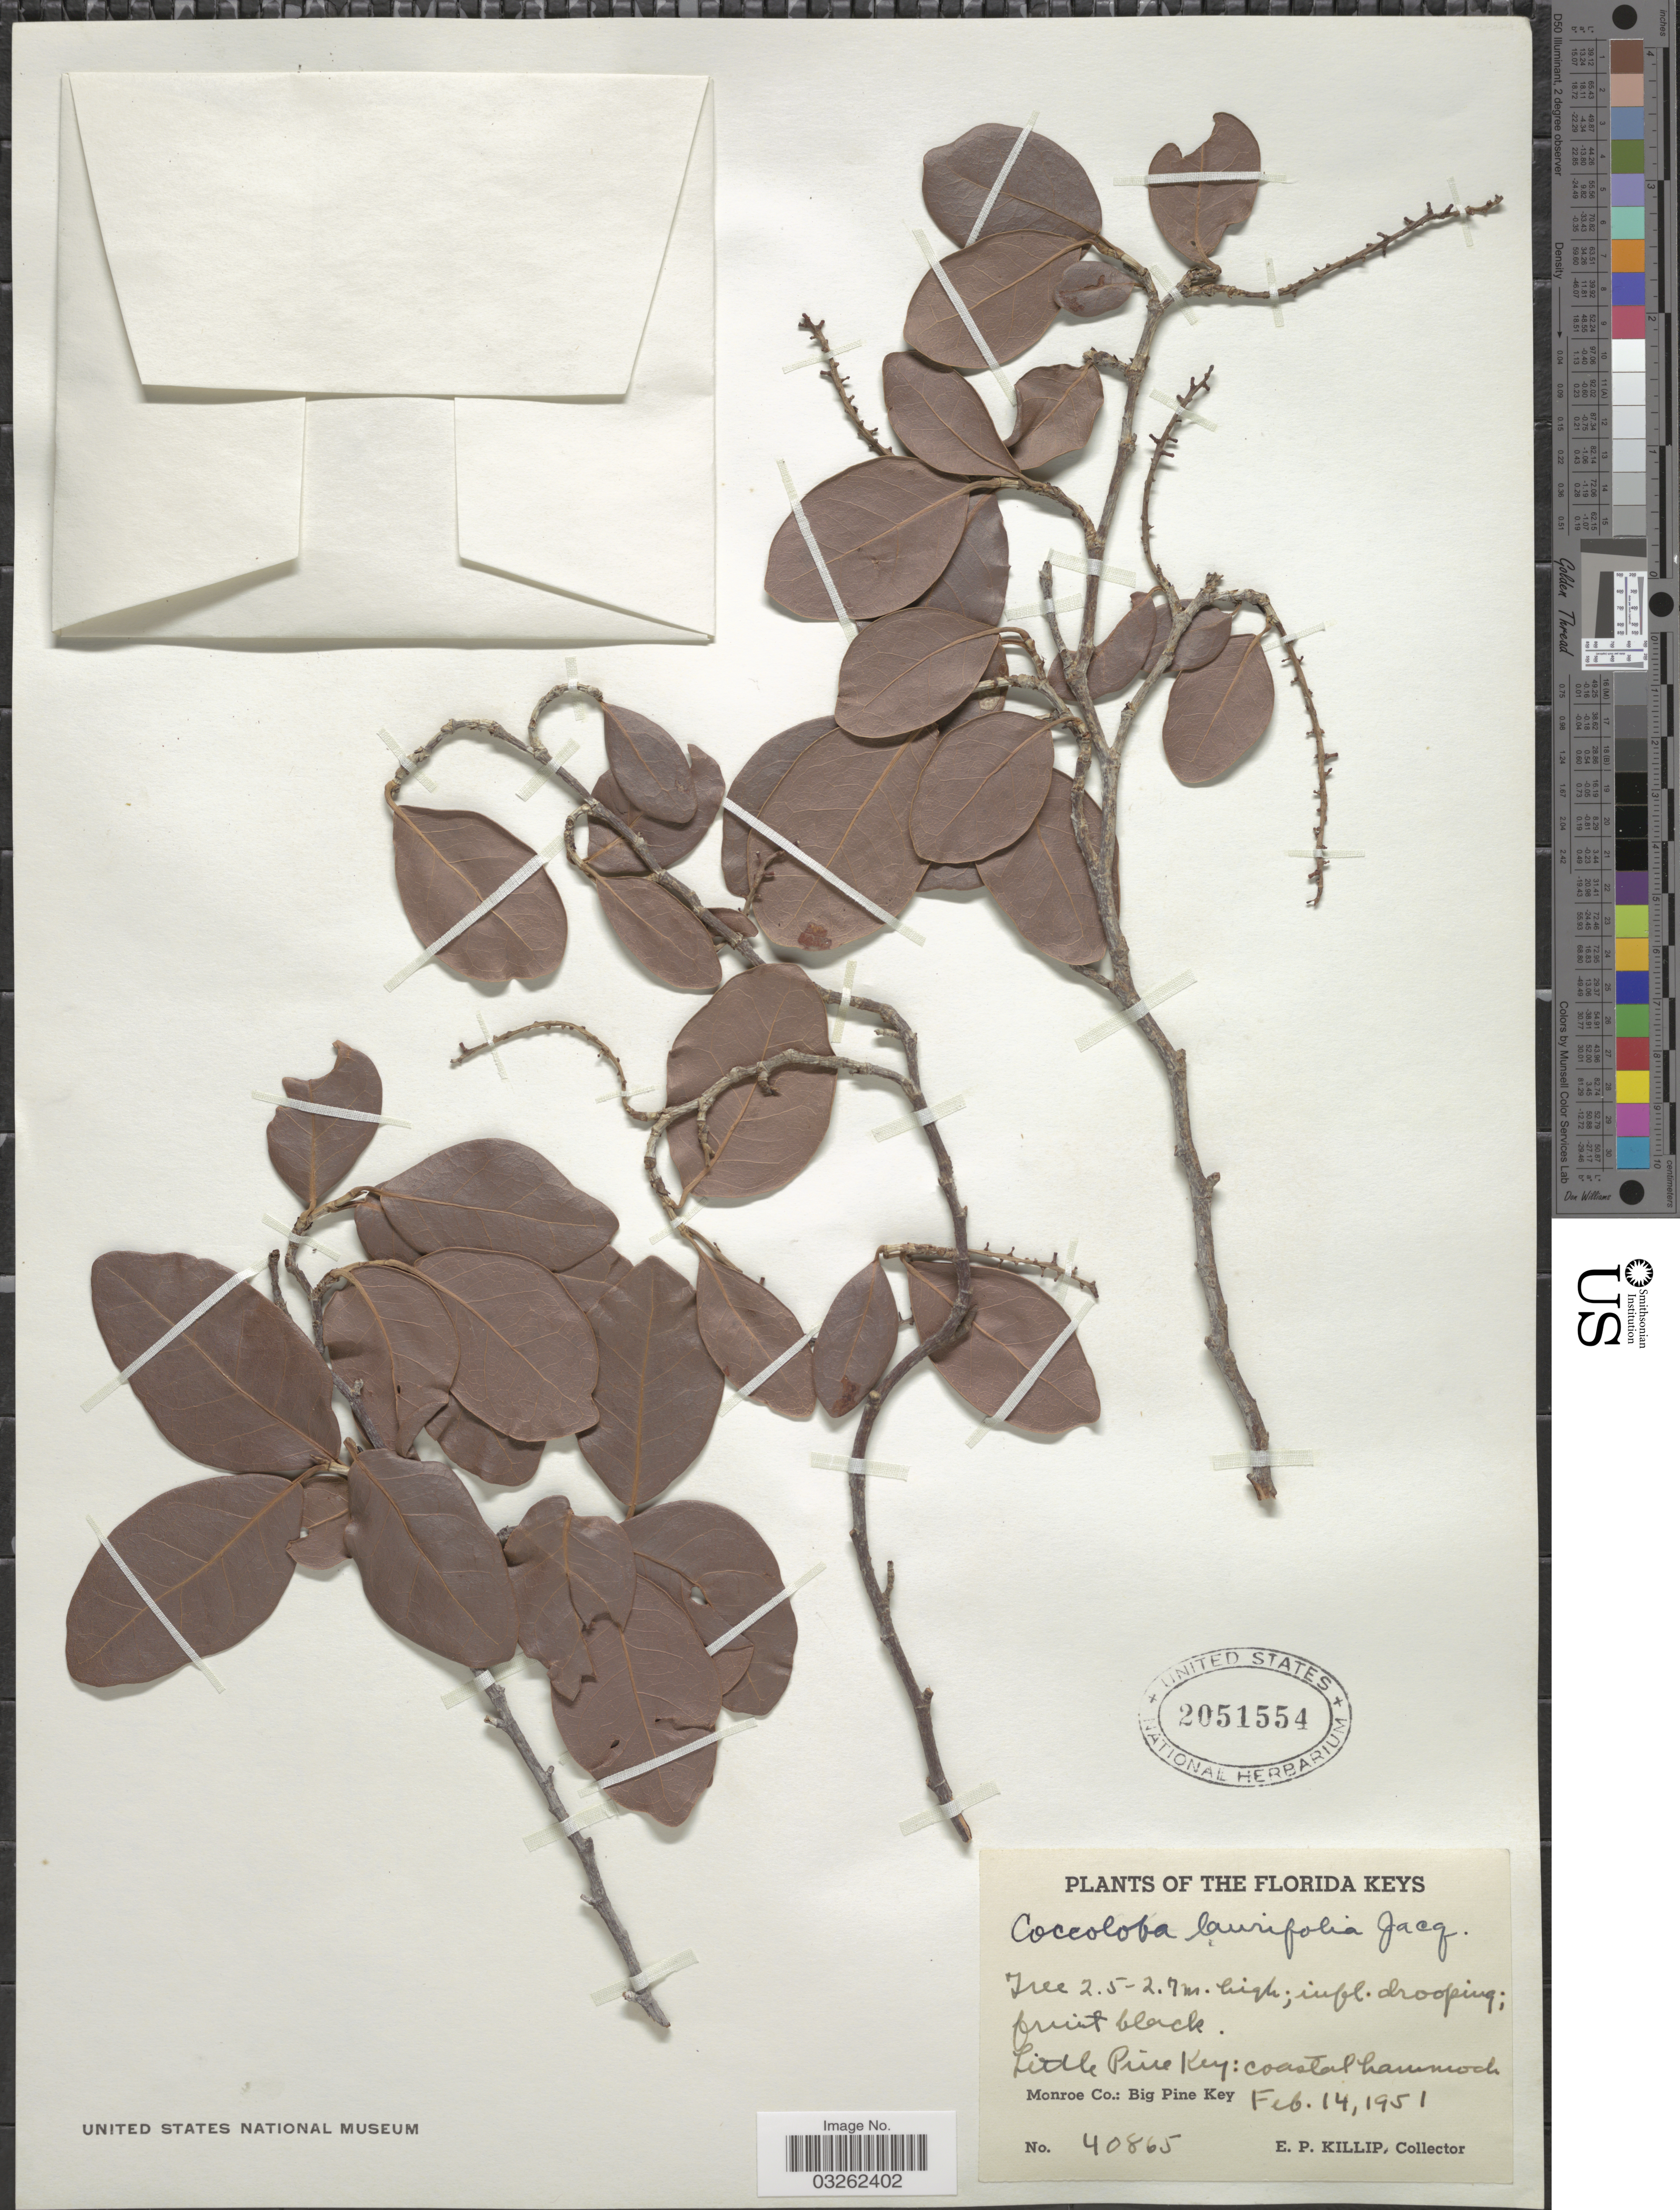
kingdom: Plantae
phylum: Tracheophyta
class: Magnoliopsida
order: Caryophyllales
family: Polygonaceae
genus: Coccoloba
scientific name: Coccoloba diversifolia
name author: Jacq.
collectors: E. P. Killip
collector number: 40865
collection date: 1951-01-14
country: United States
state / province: Florida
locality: The Florida Keys, Little Pine Key: coastal hammock. Monroe Co.: Big Pine Key.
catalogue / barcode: US 2051554